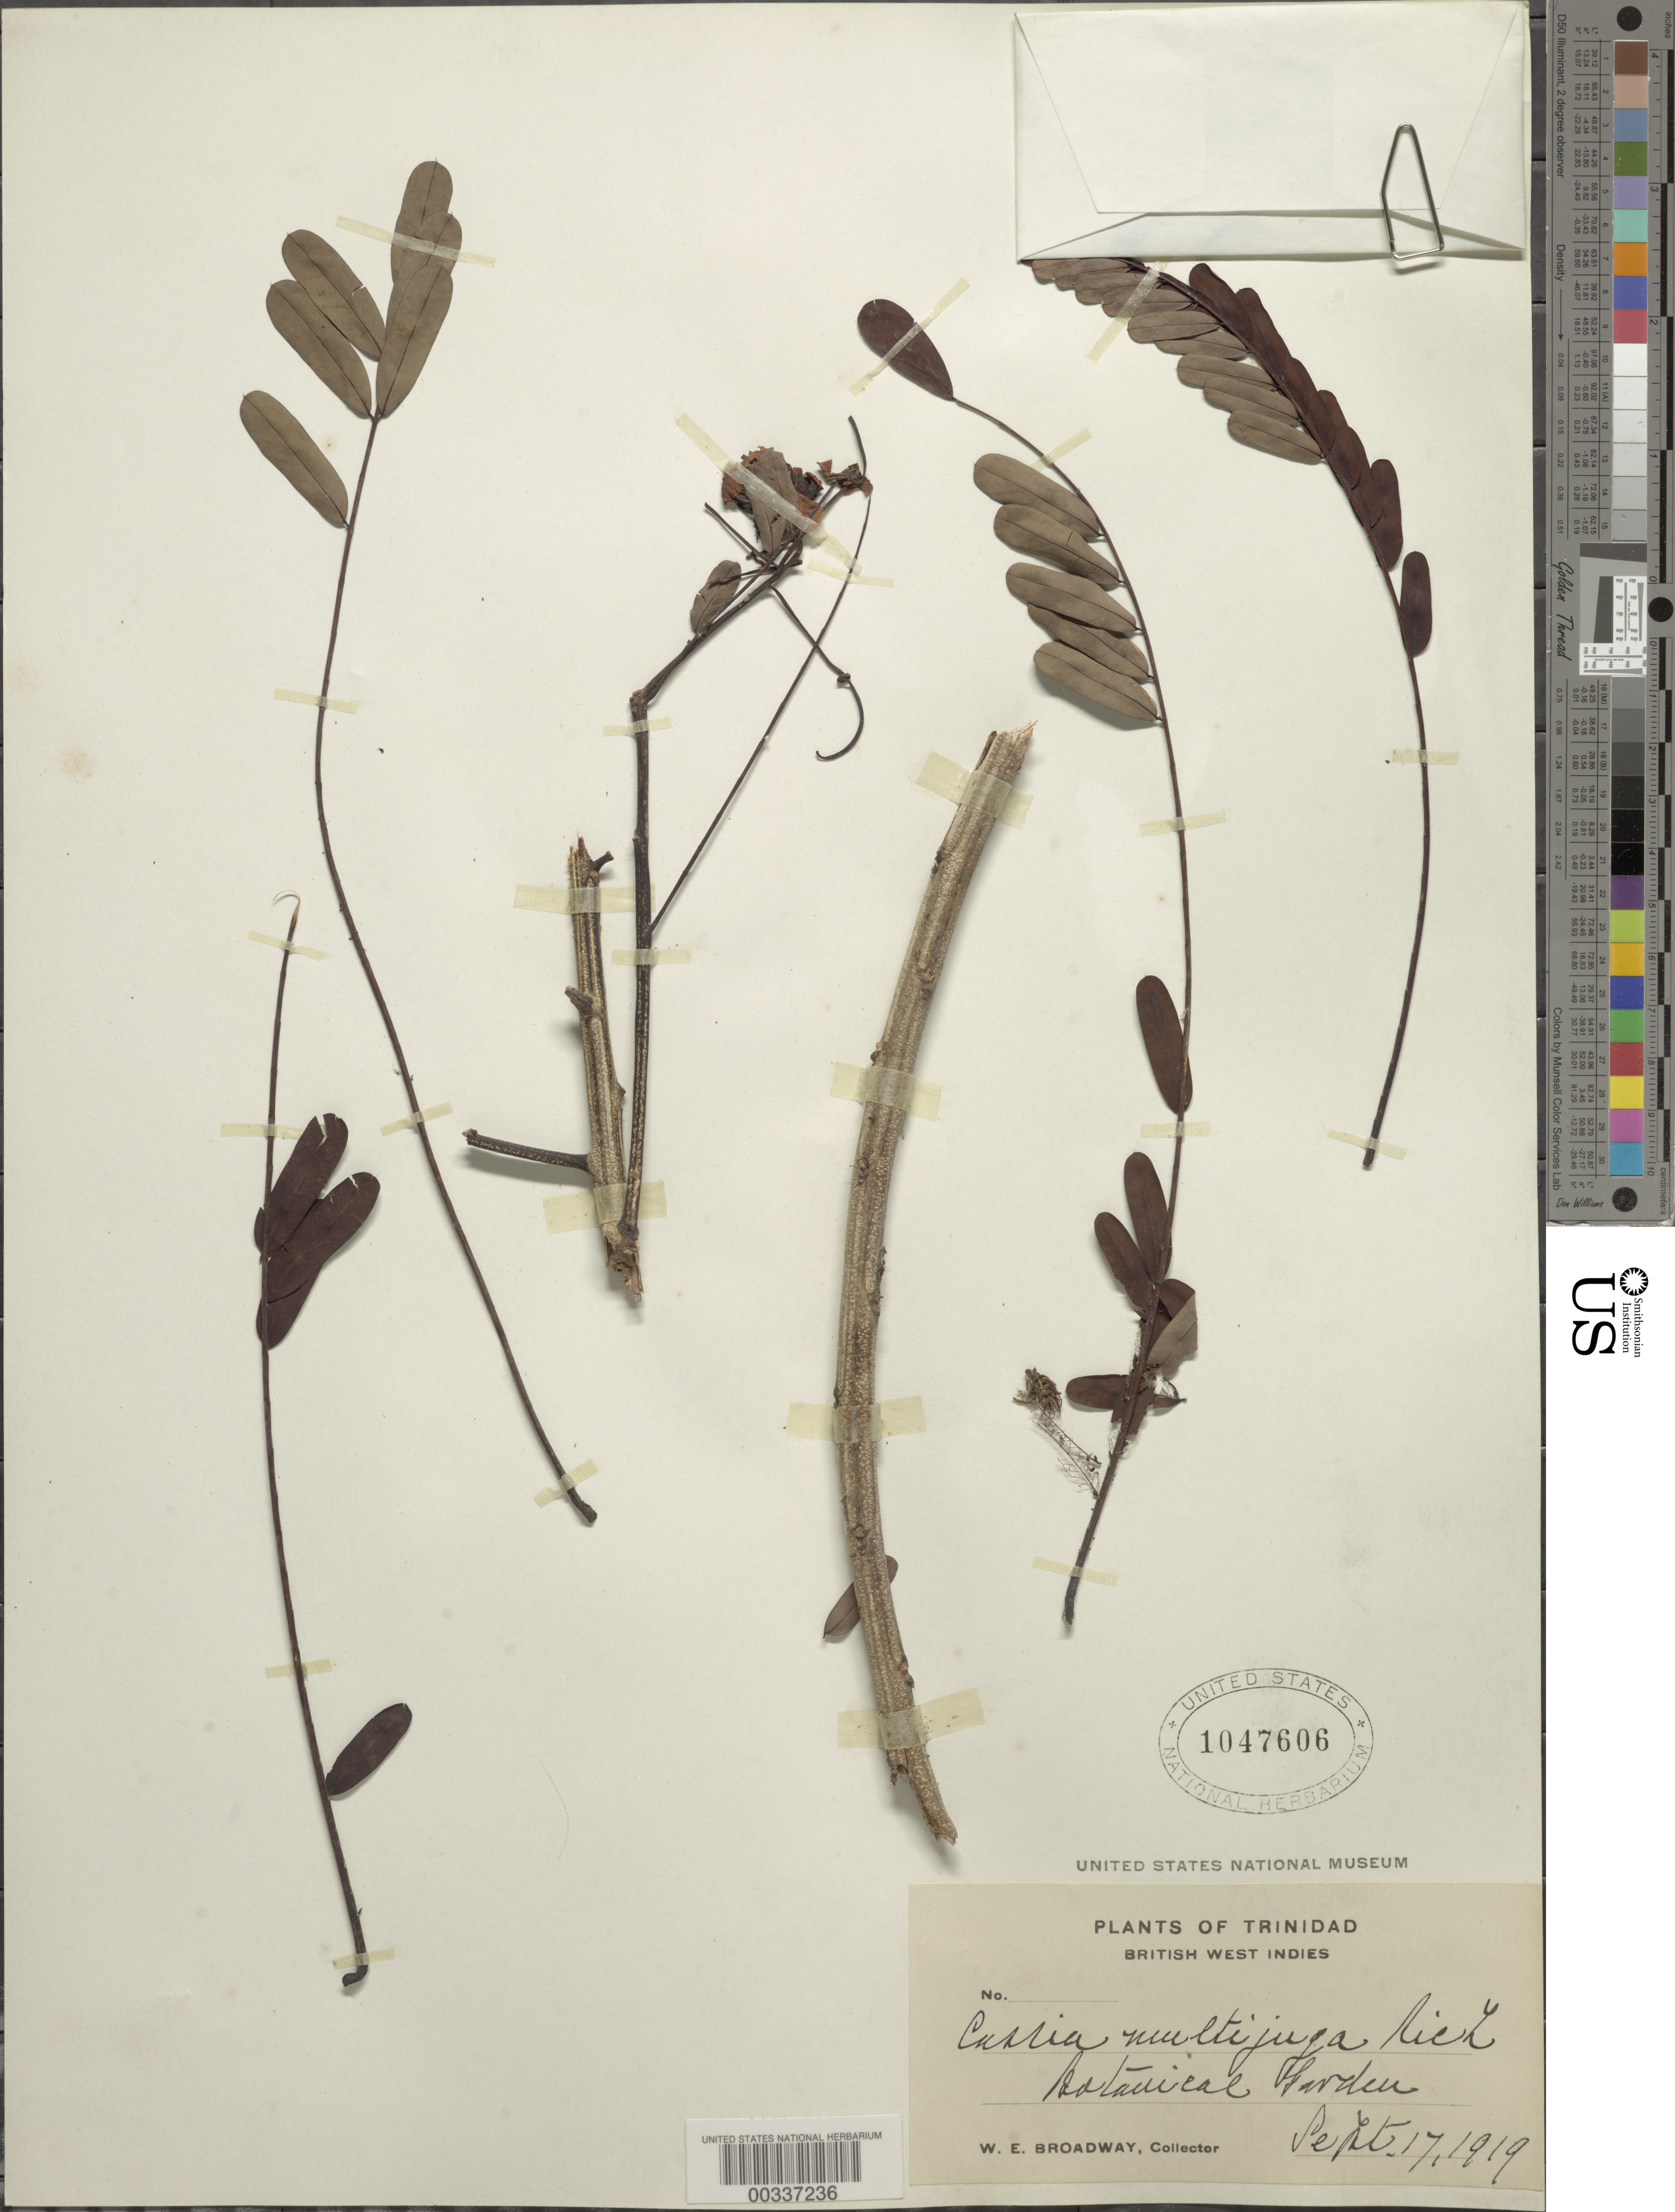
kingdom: Plantae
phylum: Tracheophyta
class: Magnoliopsida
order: Fabales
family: Fabaceae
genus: Senna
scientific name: Senna multijuga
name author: (Rich.) H.S. Irwin & Barneby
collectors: W. E. Broadway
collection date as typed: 17 Sep 1919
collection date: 1919-09-17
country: Trinidad and Tobago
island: Trinidad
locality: Royal botanic gardens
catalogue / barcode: US 1047606